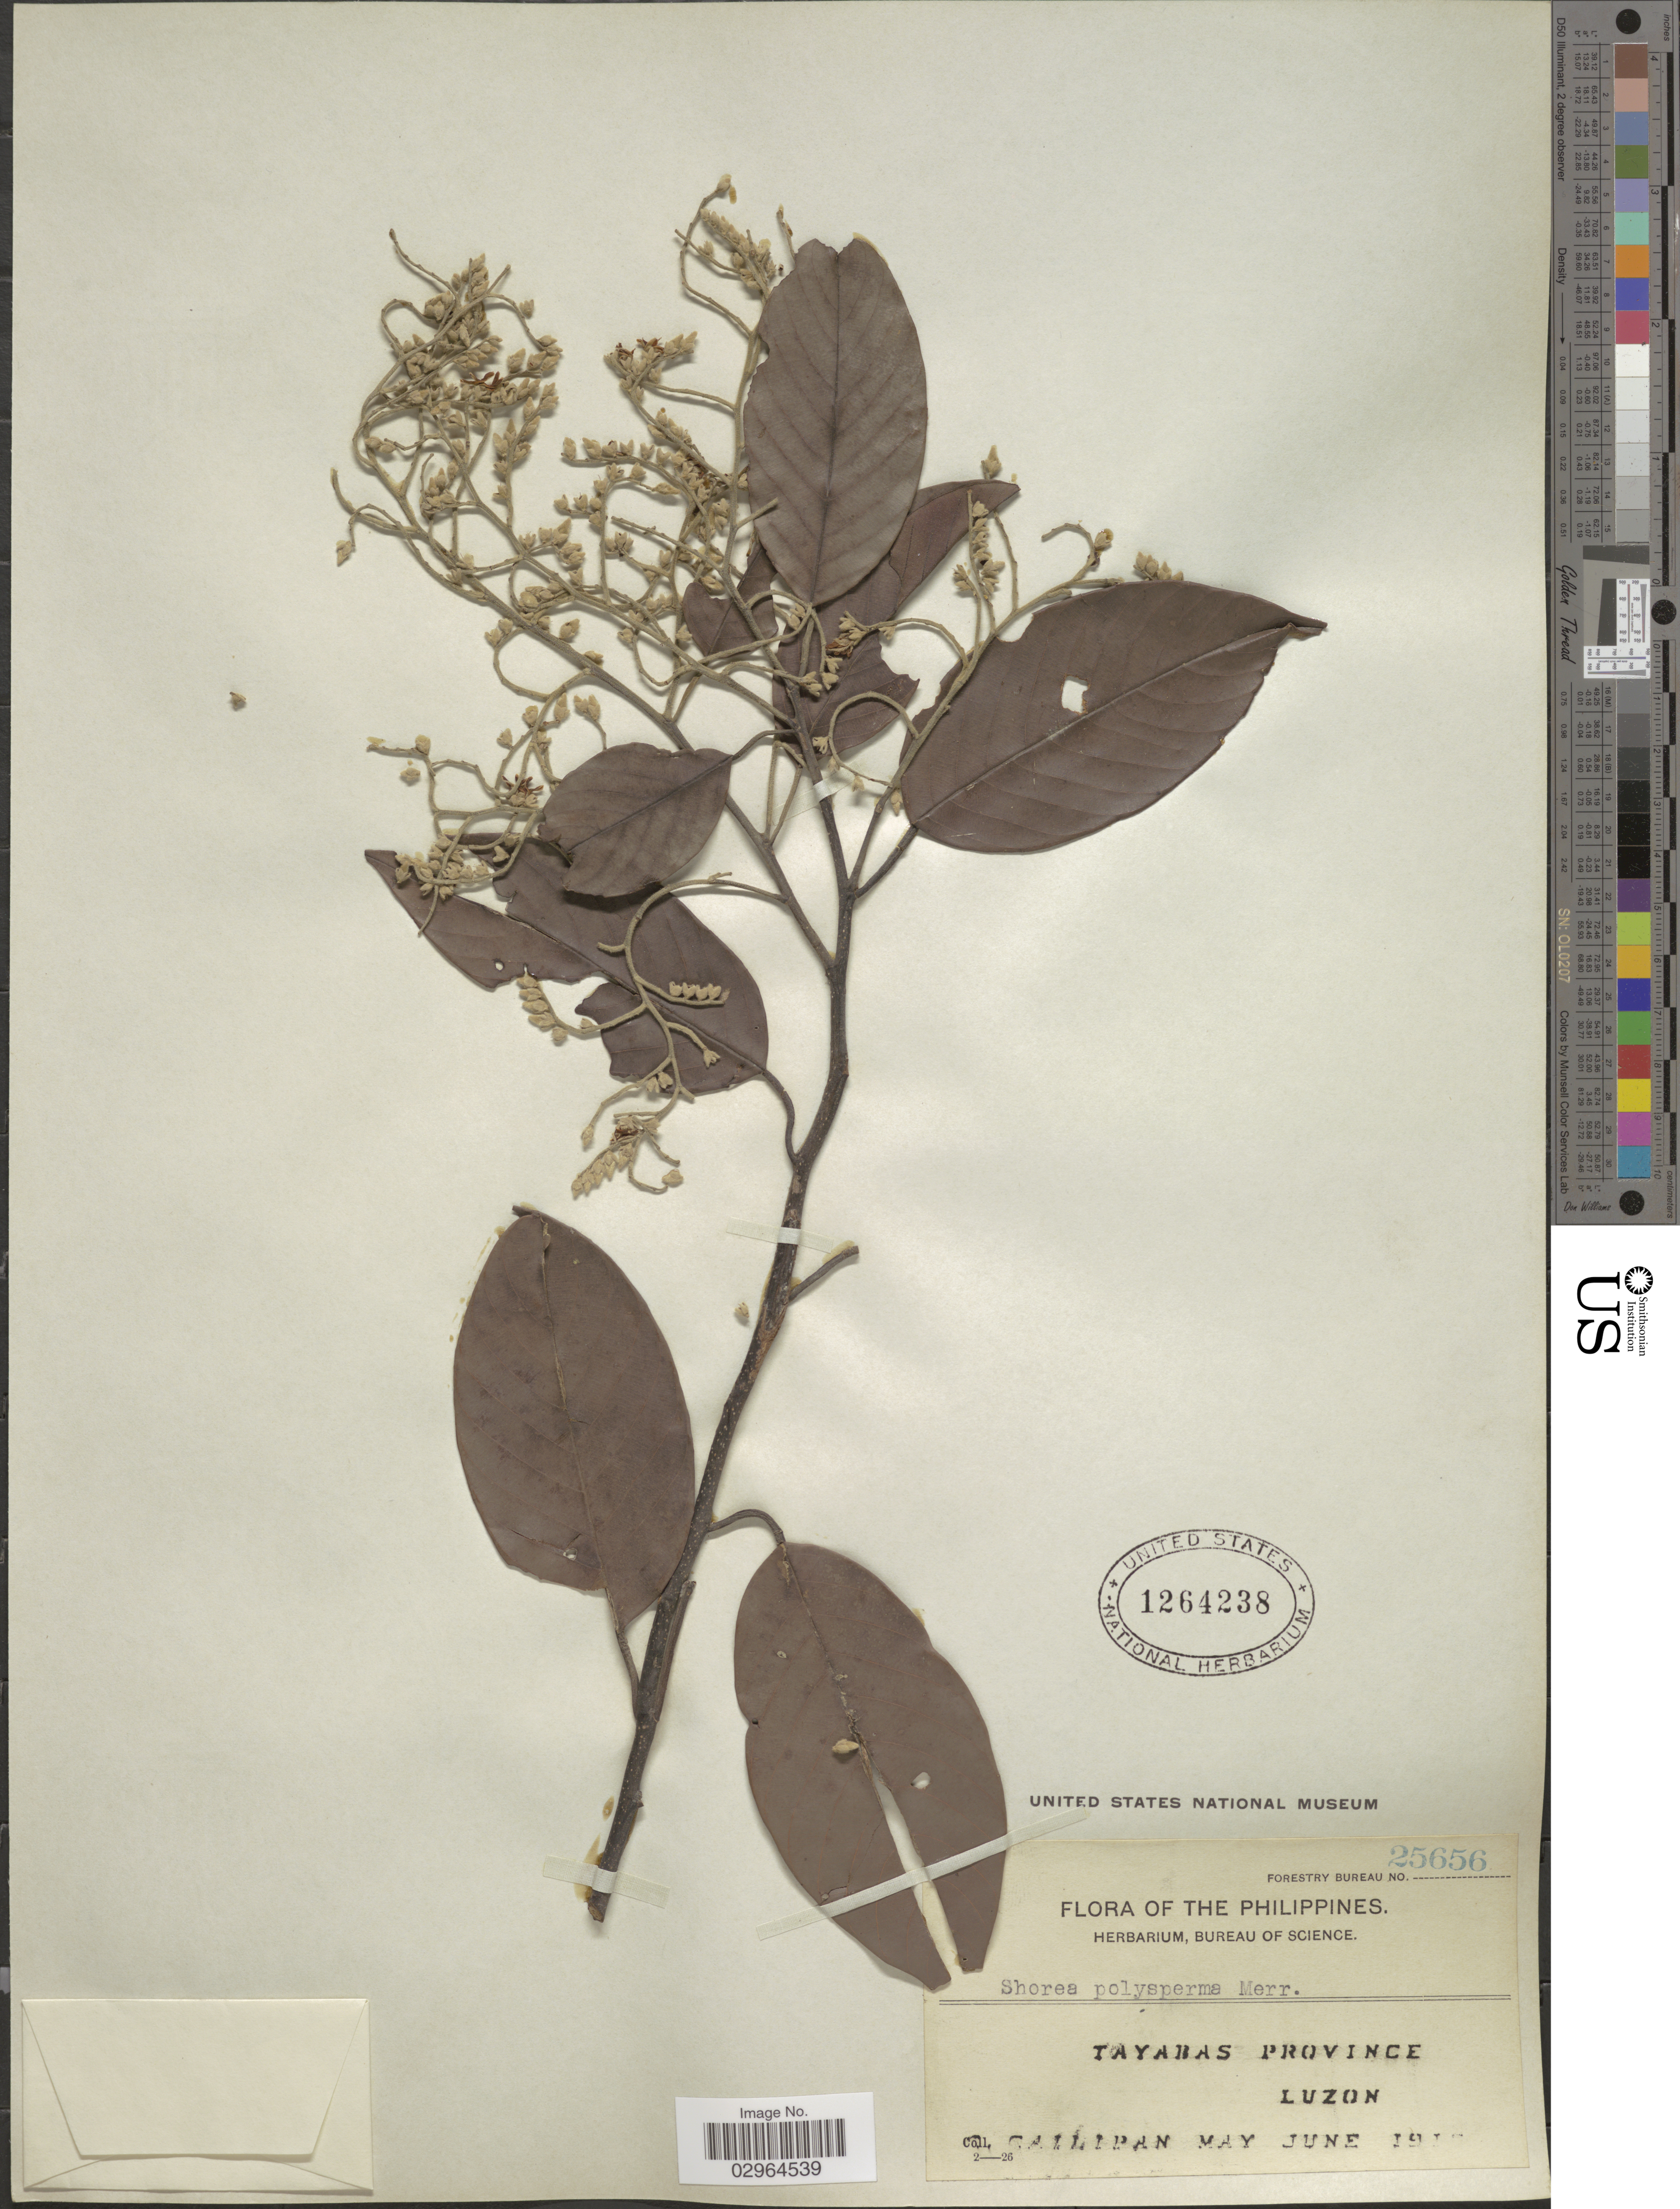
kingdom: Plantae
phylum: Tracheophyta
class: Magnoliopsida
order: Malvales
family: Dipterocarpaceae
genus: Rubroshorea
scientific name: Rubroshorea polysperma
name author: (Blanco) P.S. Ashton & J. Heck.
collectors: C. Cailipan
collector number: Forestry Bureau 25656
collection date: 1913-05/1913-06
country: Philippines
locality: Tayabas, Luzon.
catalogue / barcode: US 1264238